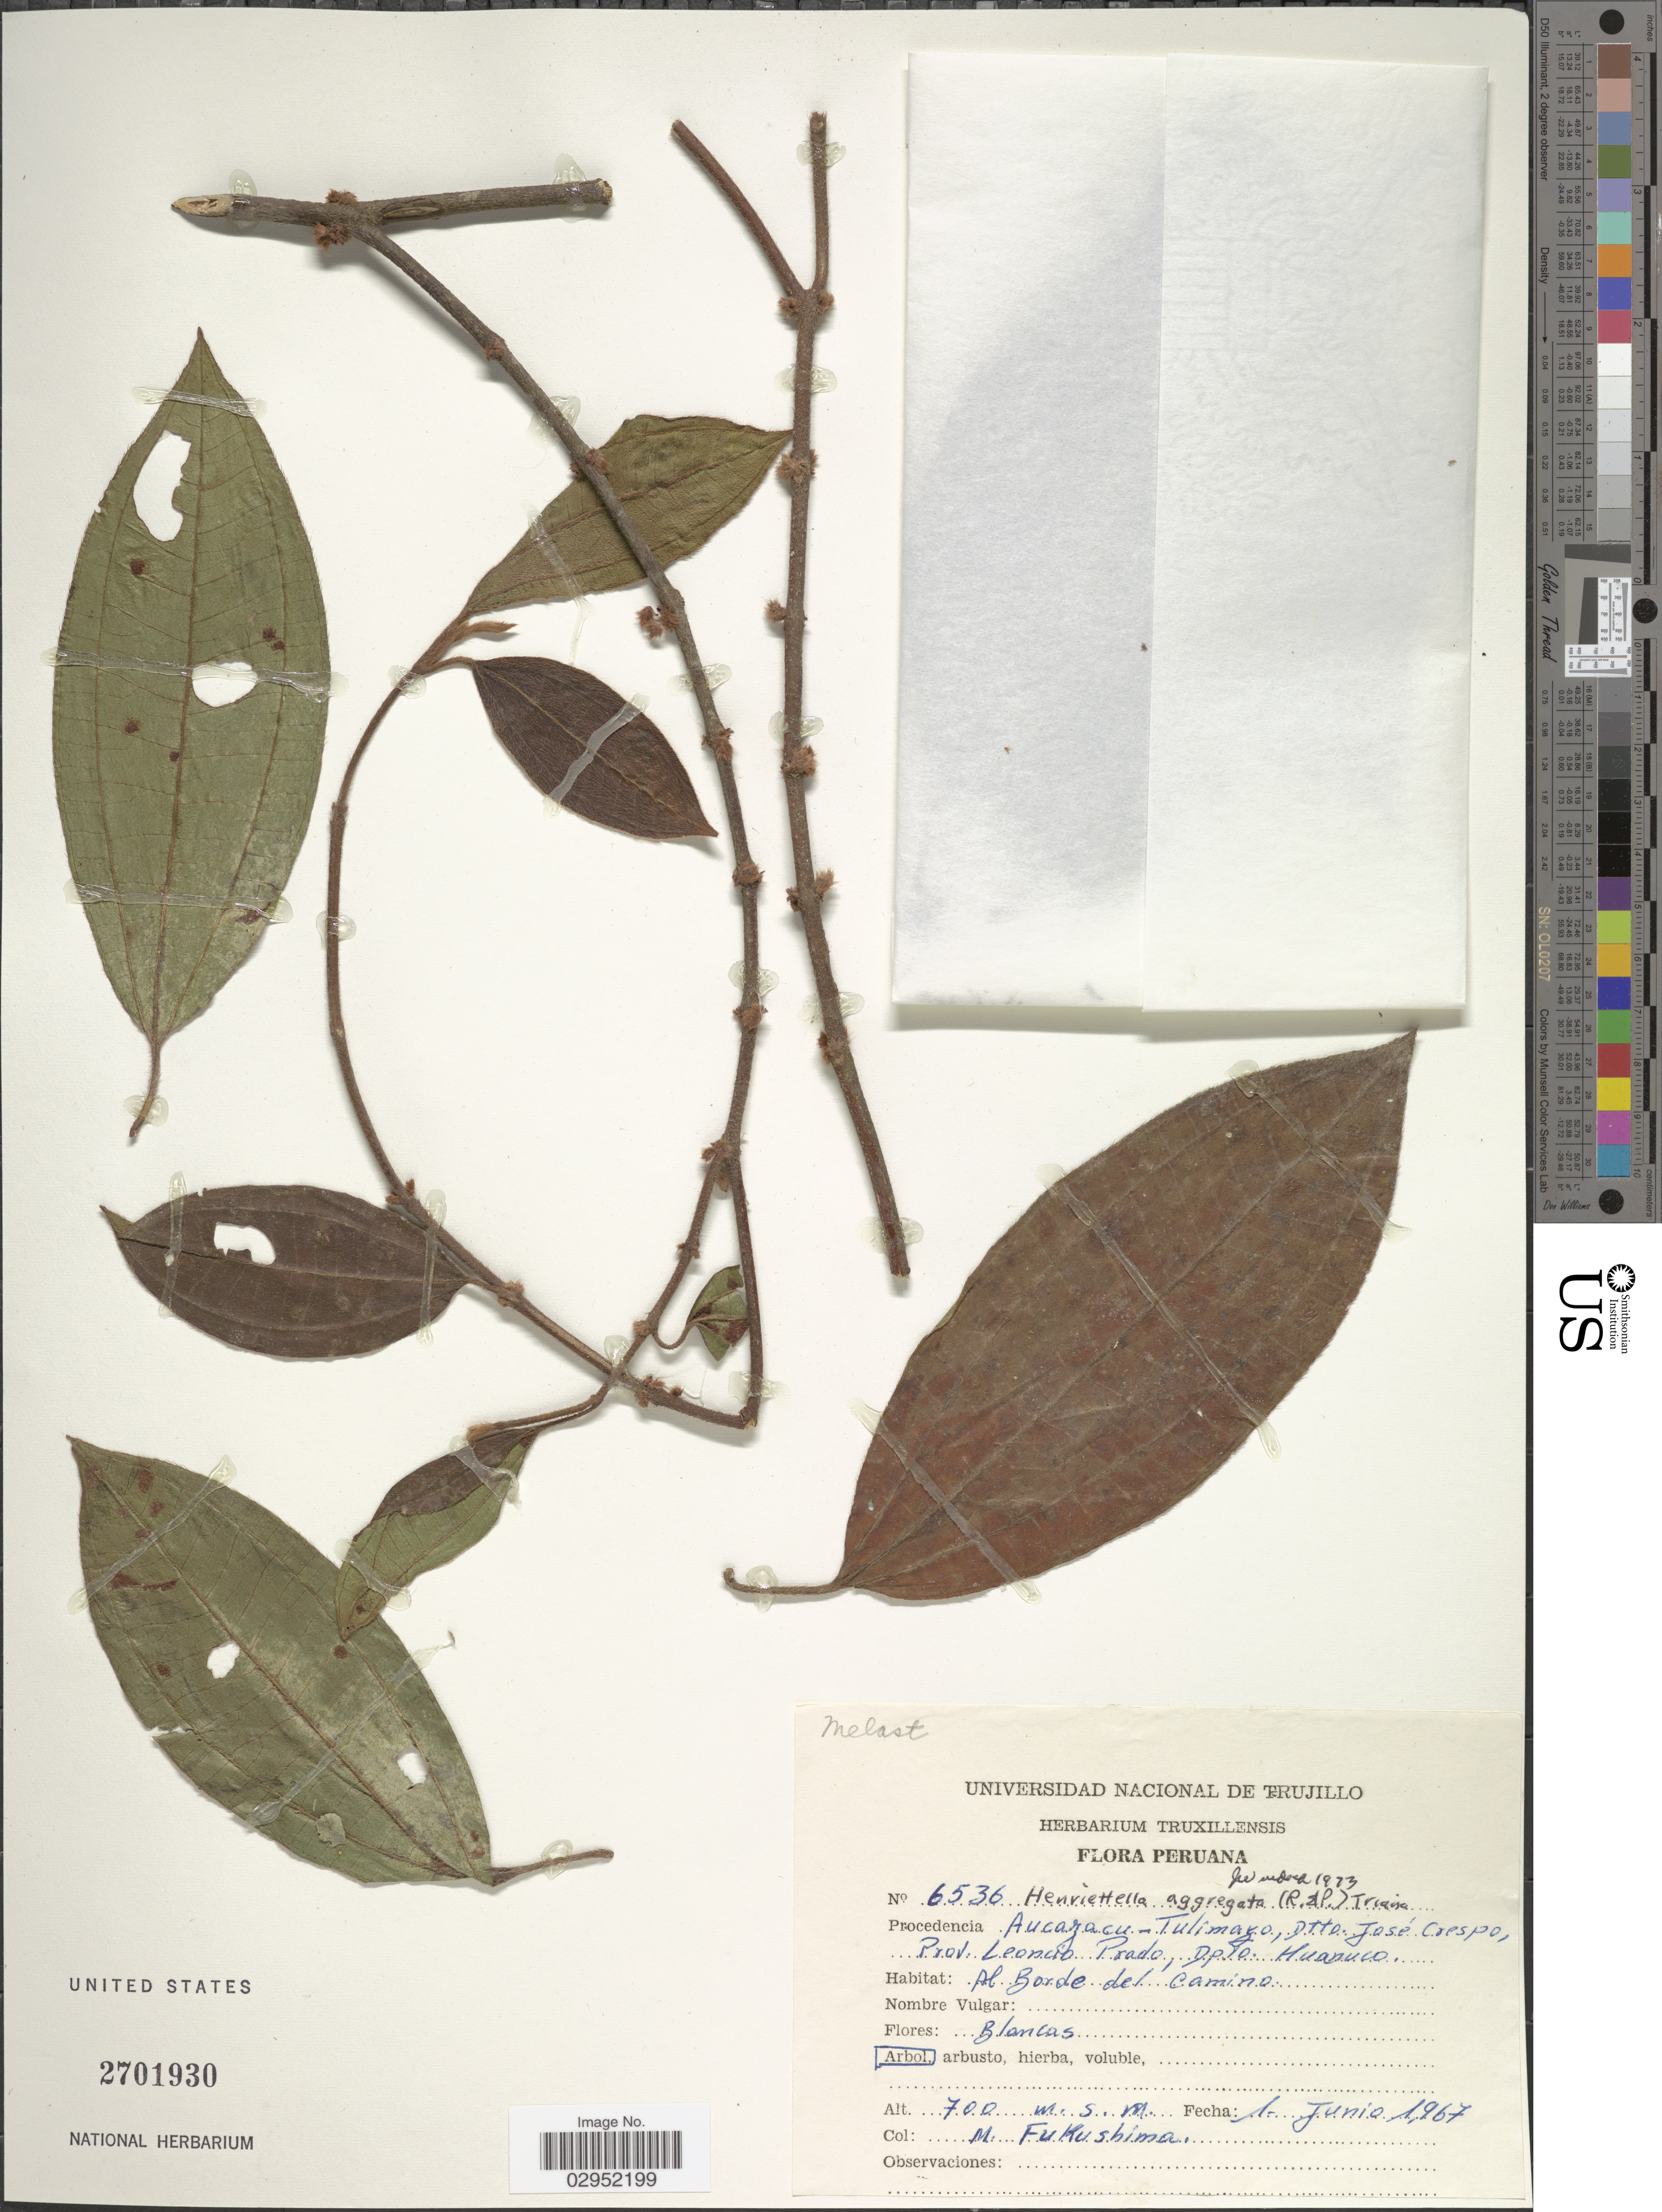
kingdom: Plantae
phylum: Tracheophyta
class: Magnoliopsida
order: Myrtales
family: Melastomataceae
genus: Henriettea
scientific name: Henriettea aggregata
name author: (D. Don) J.F. Macbr.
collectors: M. Fukushima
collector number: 6536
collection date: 1967-06-01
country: Peru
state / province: Huánuco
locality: Procedencia Aucayacu-Tulimayo, Dtto. José Crespo, Prov. Leoncio Prado, Dpto. Huanuco. Al borde del camino.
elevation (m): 700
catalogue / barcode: US 2701930